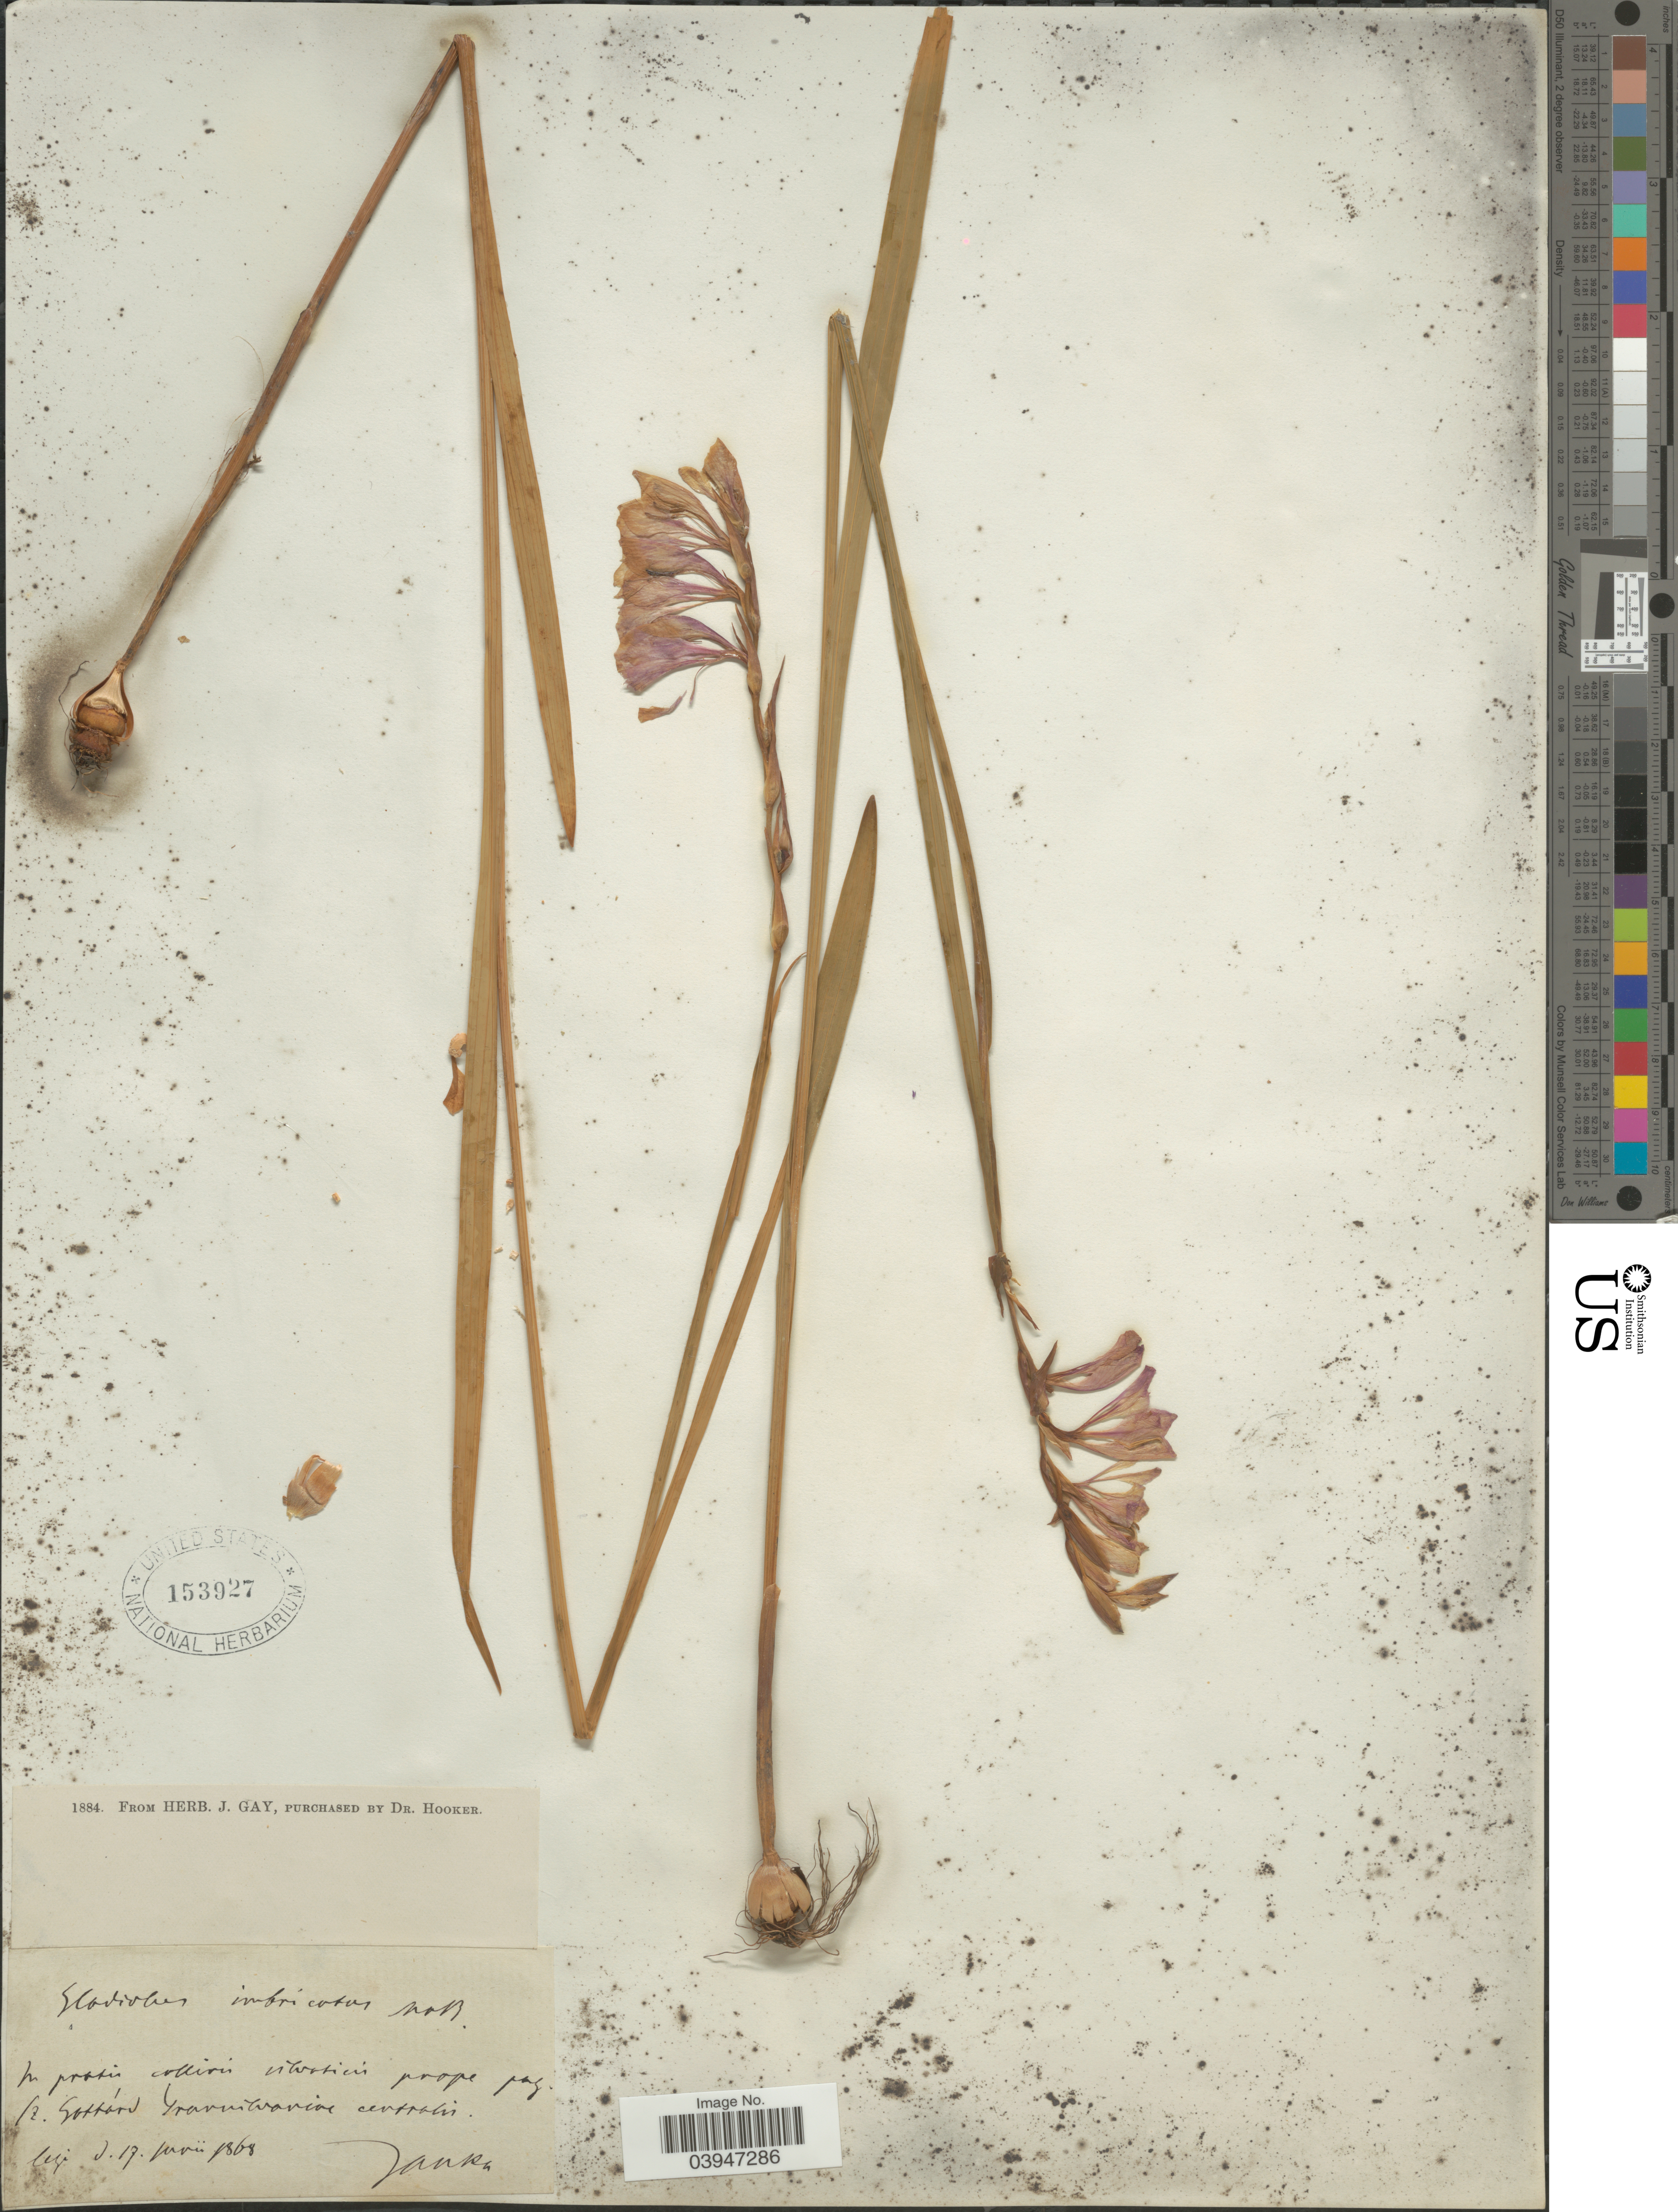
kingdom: Plantae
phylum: Tracheophyta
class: Liliopsida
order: Asparagales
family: Iridaceae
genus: Gladiolus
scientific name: Gladiolus imbricatus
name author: L.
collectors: V. Janka von Bulcs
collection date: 1868-06-17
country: Romania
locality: In pratis colinis silvaticis prope pag. /z Gottárd Transilvania centralis.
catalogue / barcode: US 153927